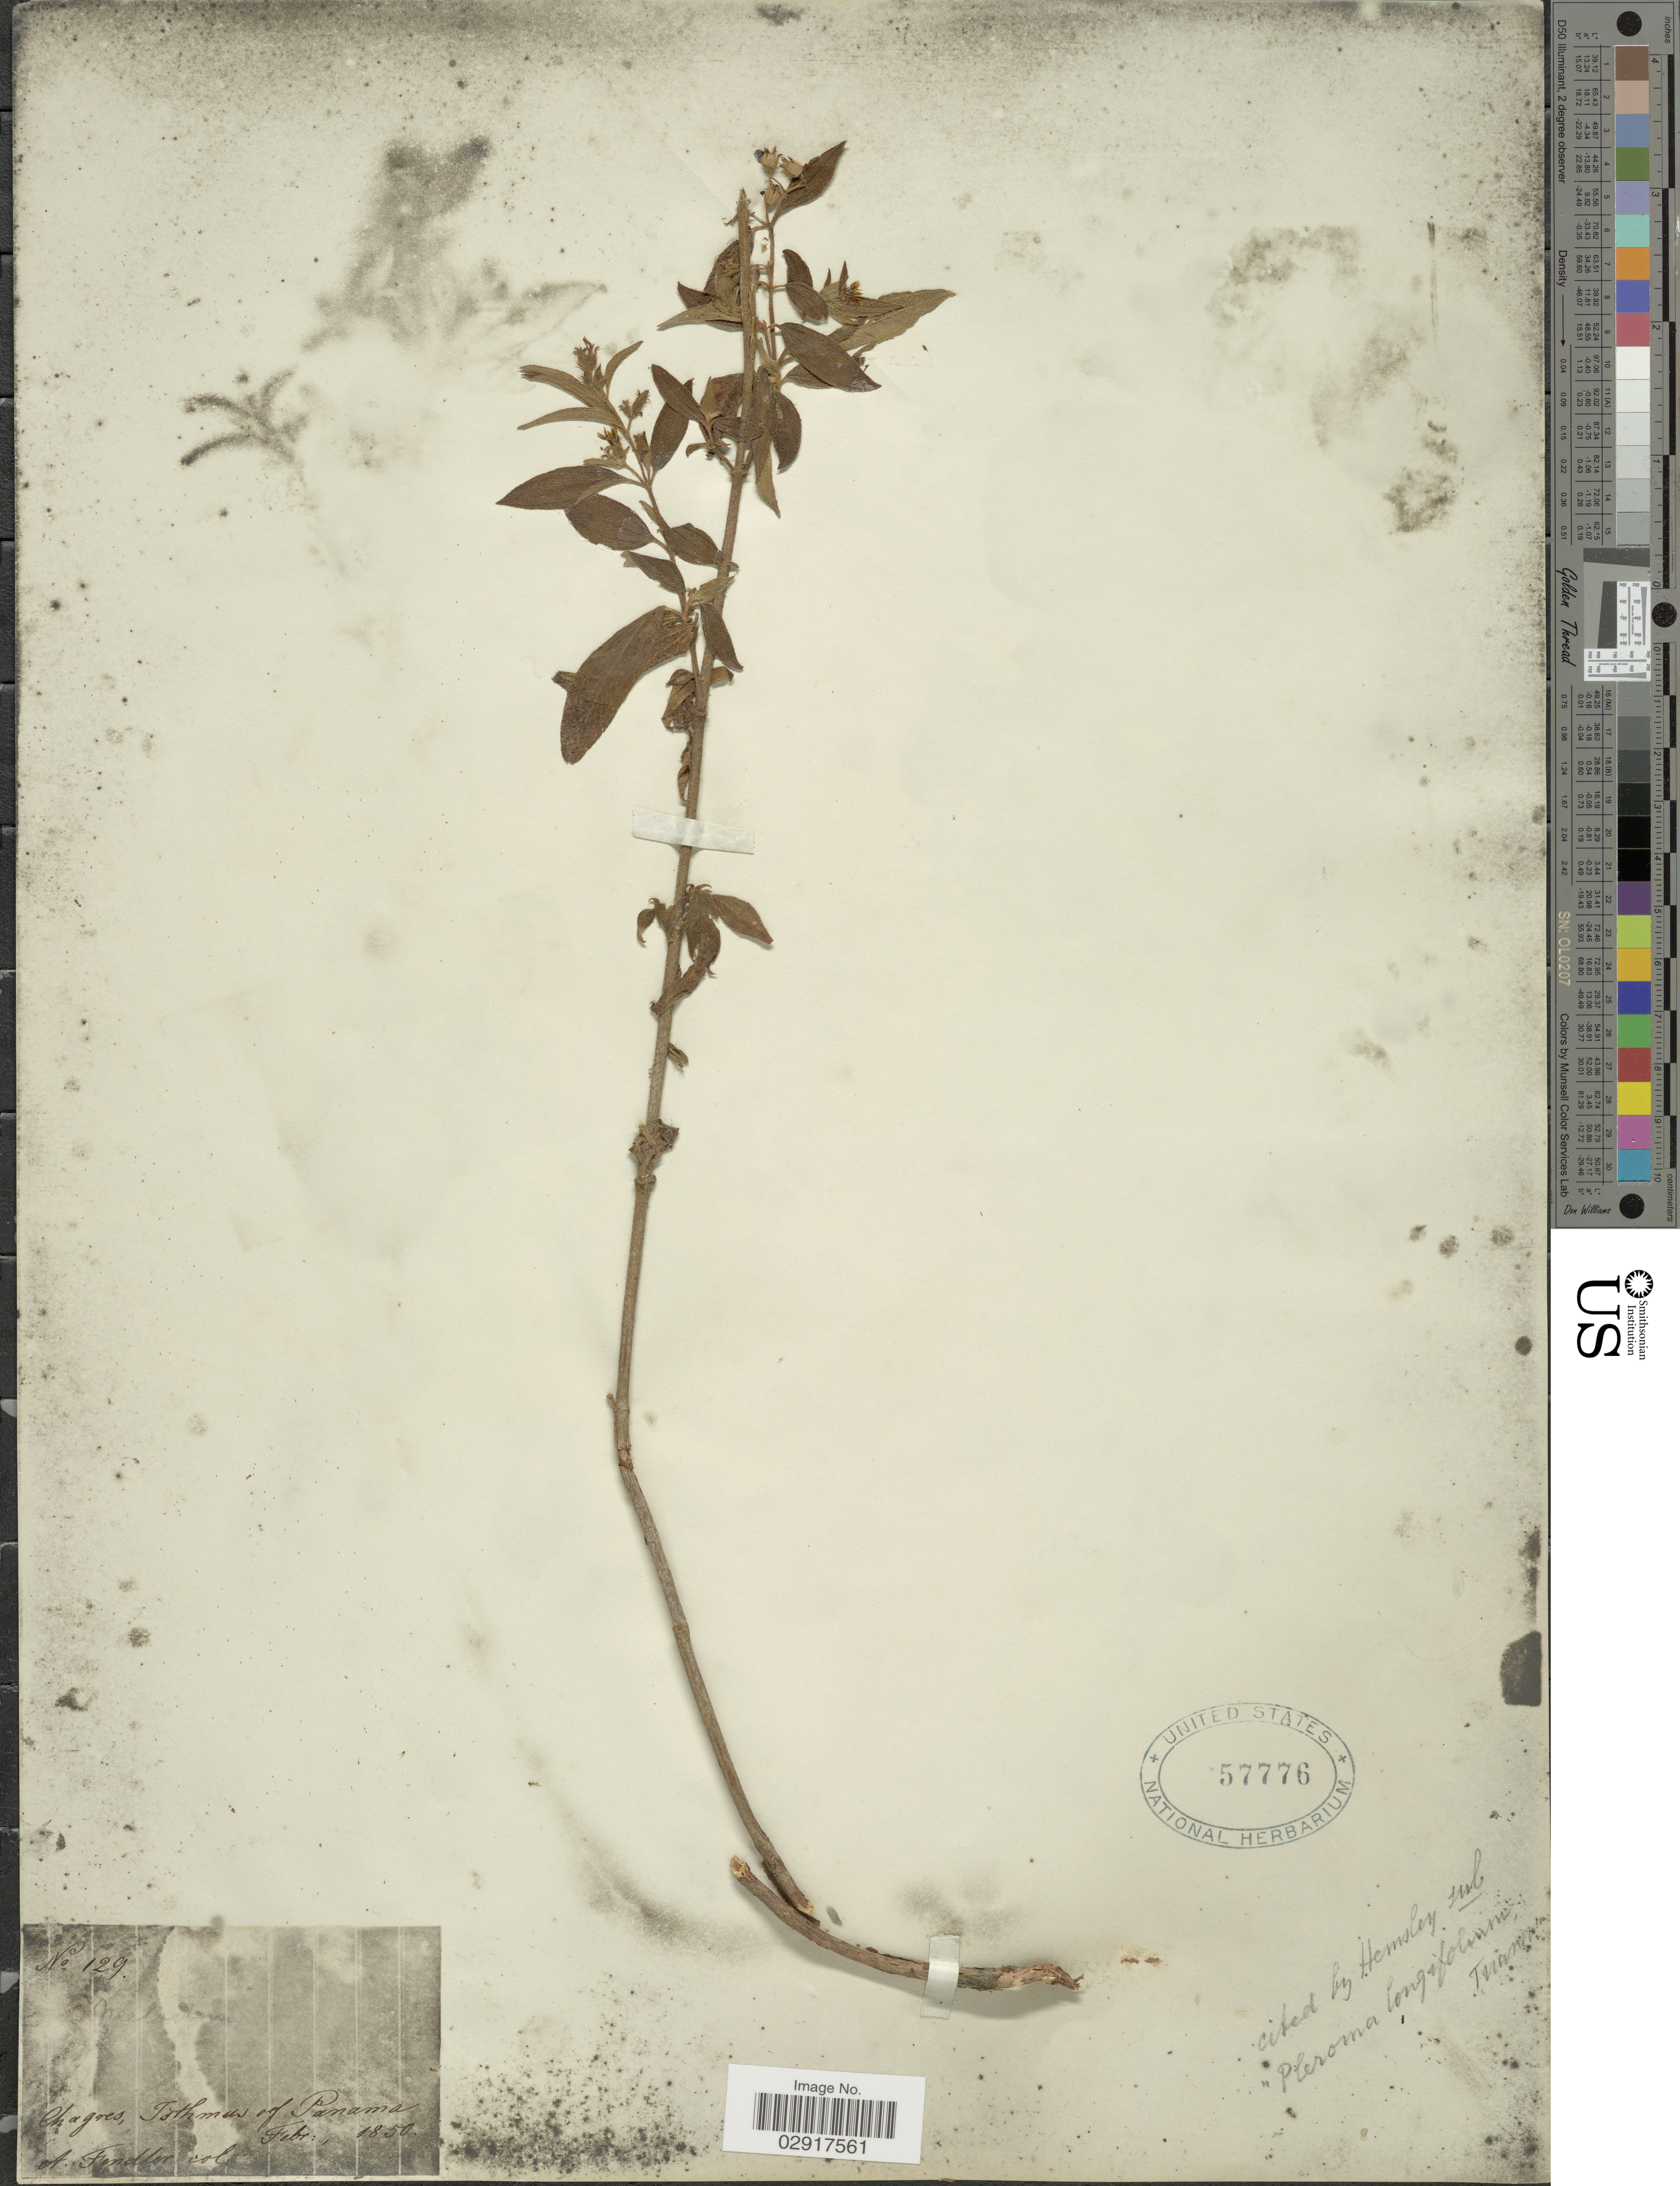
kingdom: Plantae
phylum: Tracheophyta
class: Magnoliopsida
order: Myrtales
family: Melastomataceae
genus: Chaetogastra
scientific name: Chaetogastra longifolia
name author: (Vahl) DC.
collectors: A. Fendler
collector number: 129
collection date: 1850-02-01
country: Panama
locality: Chagres, Isthmus of Panama.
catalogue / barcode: US 57776